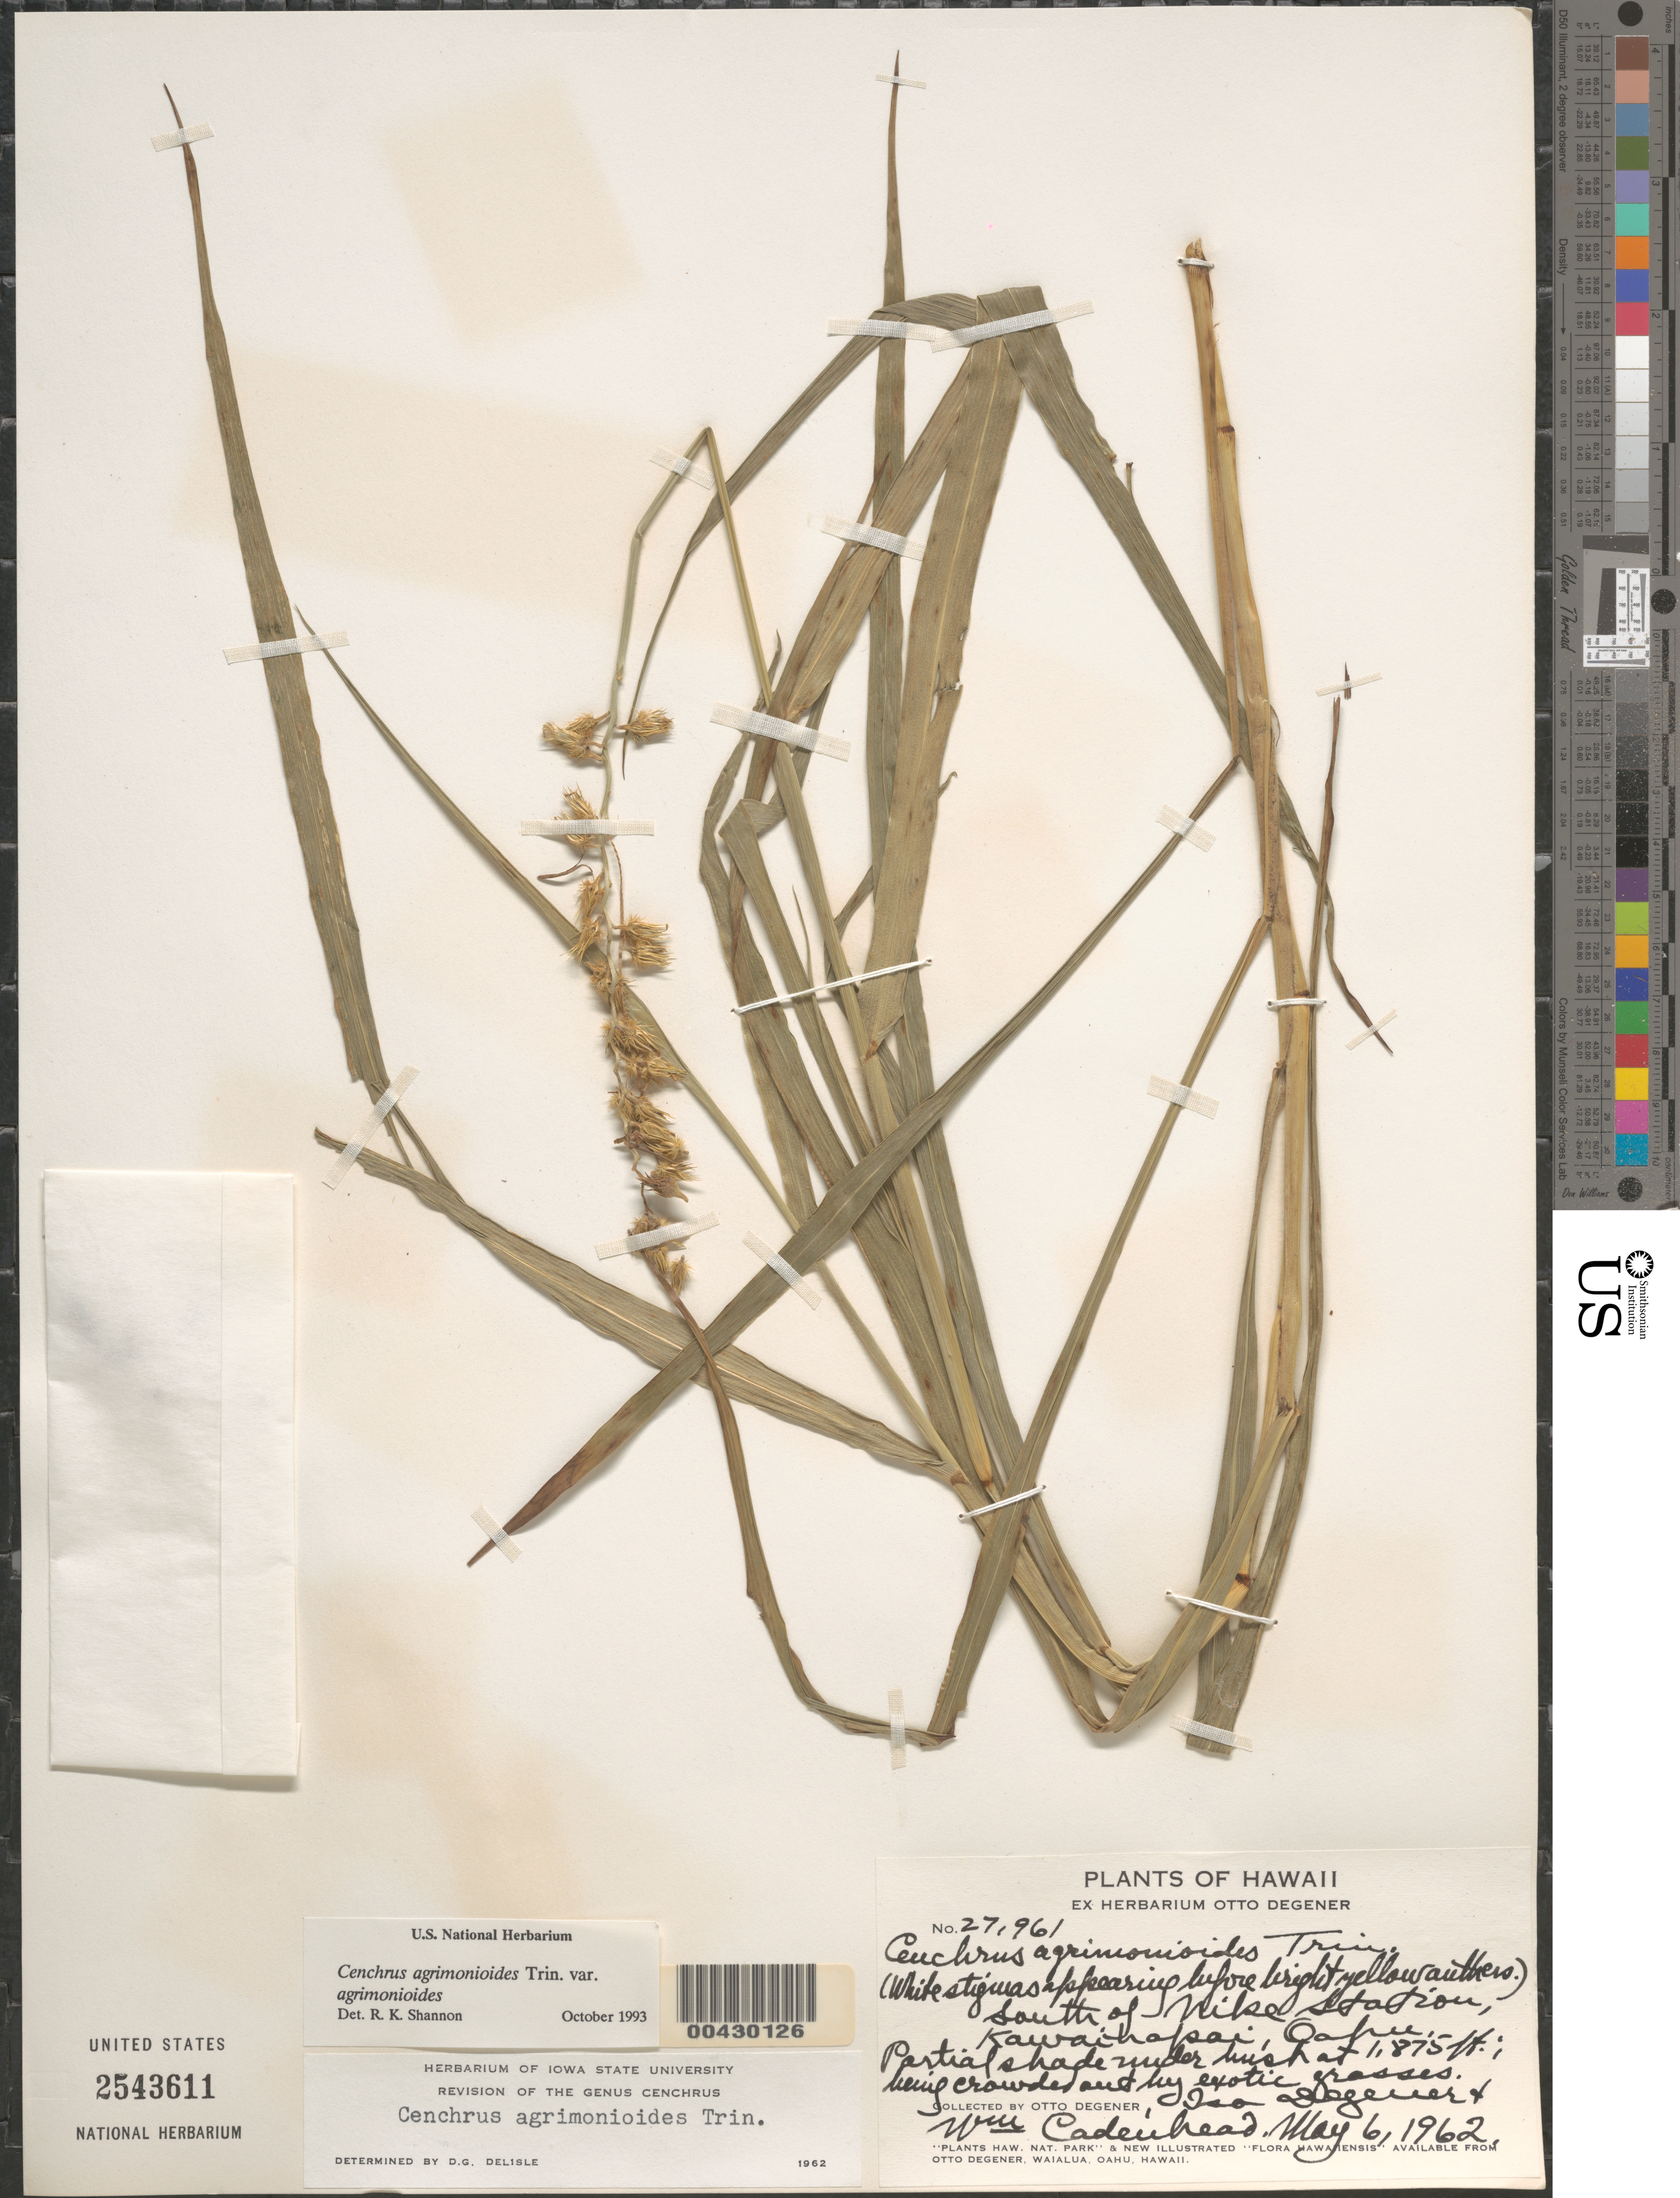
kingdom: Plantae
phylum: Tracheophyta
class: Liliopsida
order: Poales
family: Poaceae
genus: Cenchrus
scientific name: Cenchrus agrimonioides var. agrimonioides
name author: Trin.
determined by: Shannon, R. K., (UNITED STATES)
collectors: O. Degener, I. Degener & W. Cadenhead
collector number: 27961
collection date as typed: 6 May 1962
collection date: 1962-05-06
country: United States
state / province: Hawaii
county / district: Honolulu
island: Oahu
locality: South of Nike Station, Kawaihapai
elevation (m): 572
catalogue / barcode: US 2543611